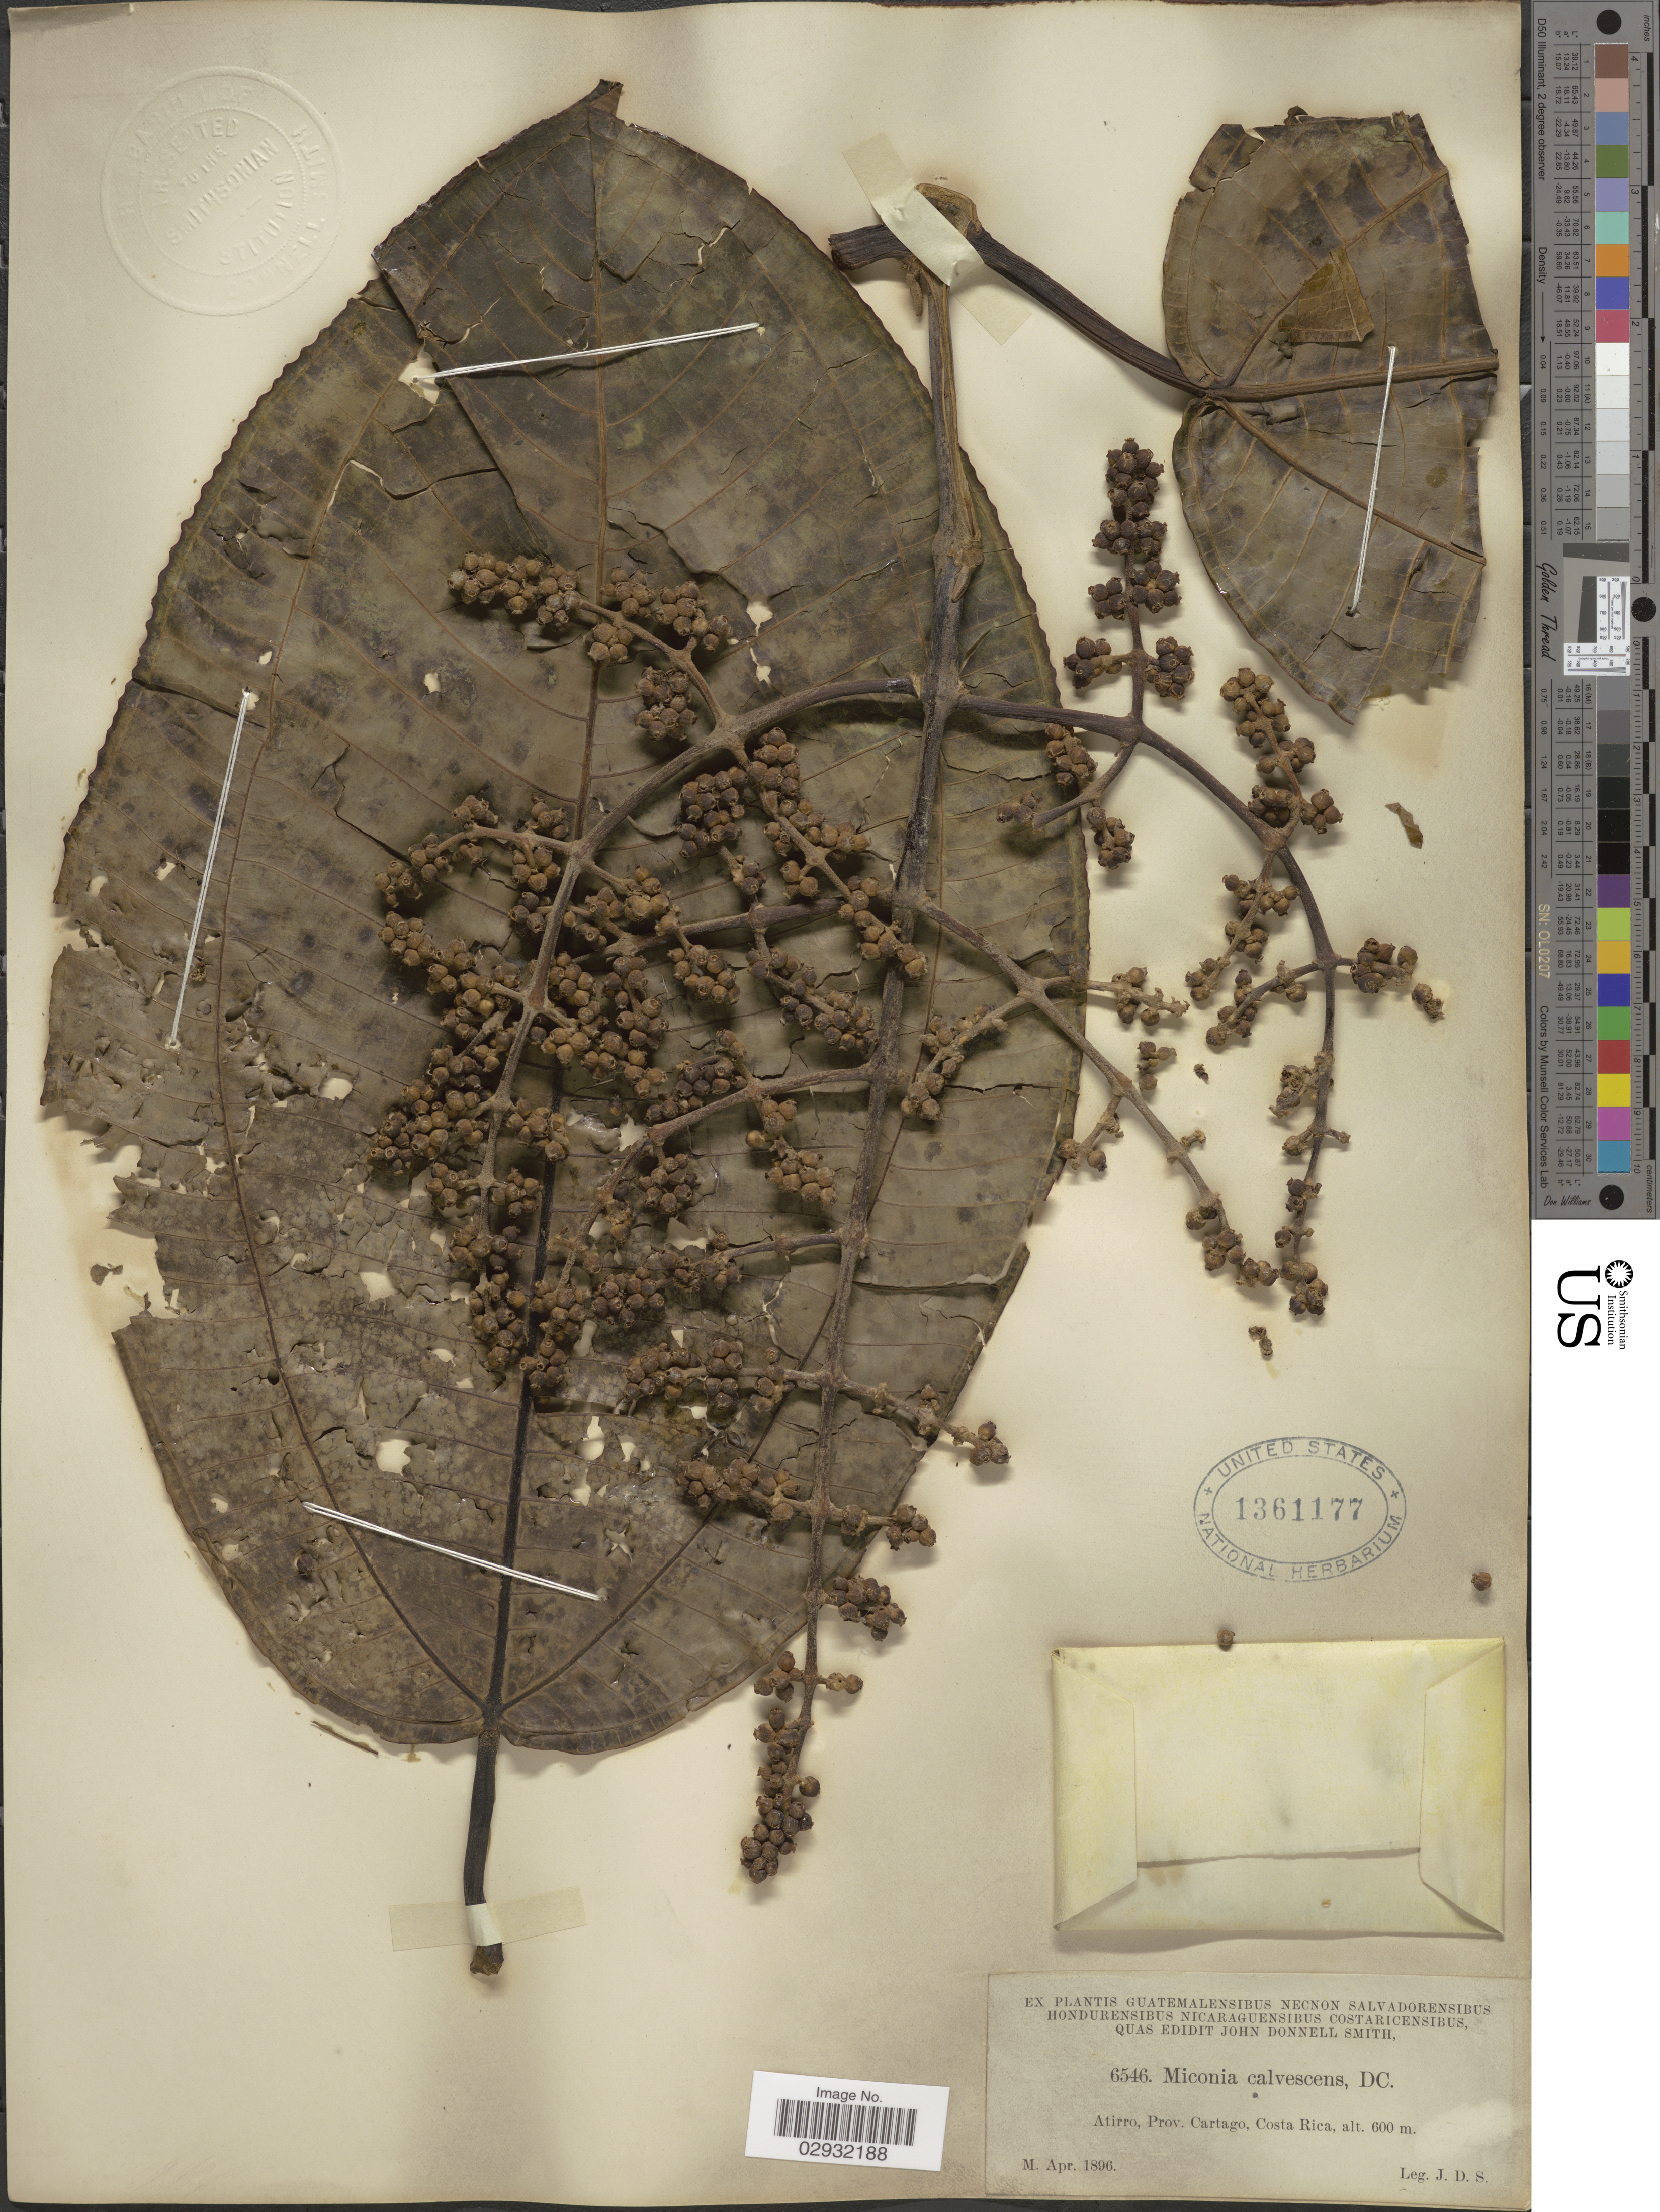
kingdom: Plantae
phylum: Tracheophyta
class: Magnoliopsida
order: Myrtales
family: Melastomataceae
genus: Miconia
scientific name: Miconia calvescens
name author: DC.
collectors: J. Donnell Smith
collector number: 6546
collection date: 1896-04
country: Costa Rica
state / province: Cartago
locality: Atirro, Prov. Cartago, Costa Rica.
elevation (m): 600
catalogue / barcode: US 1361177